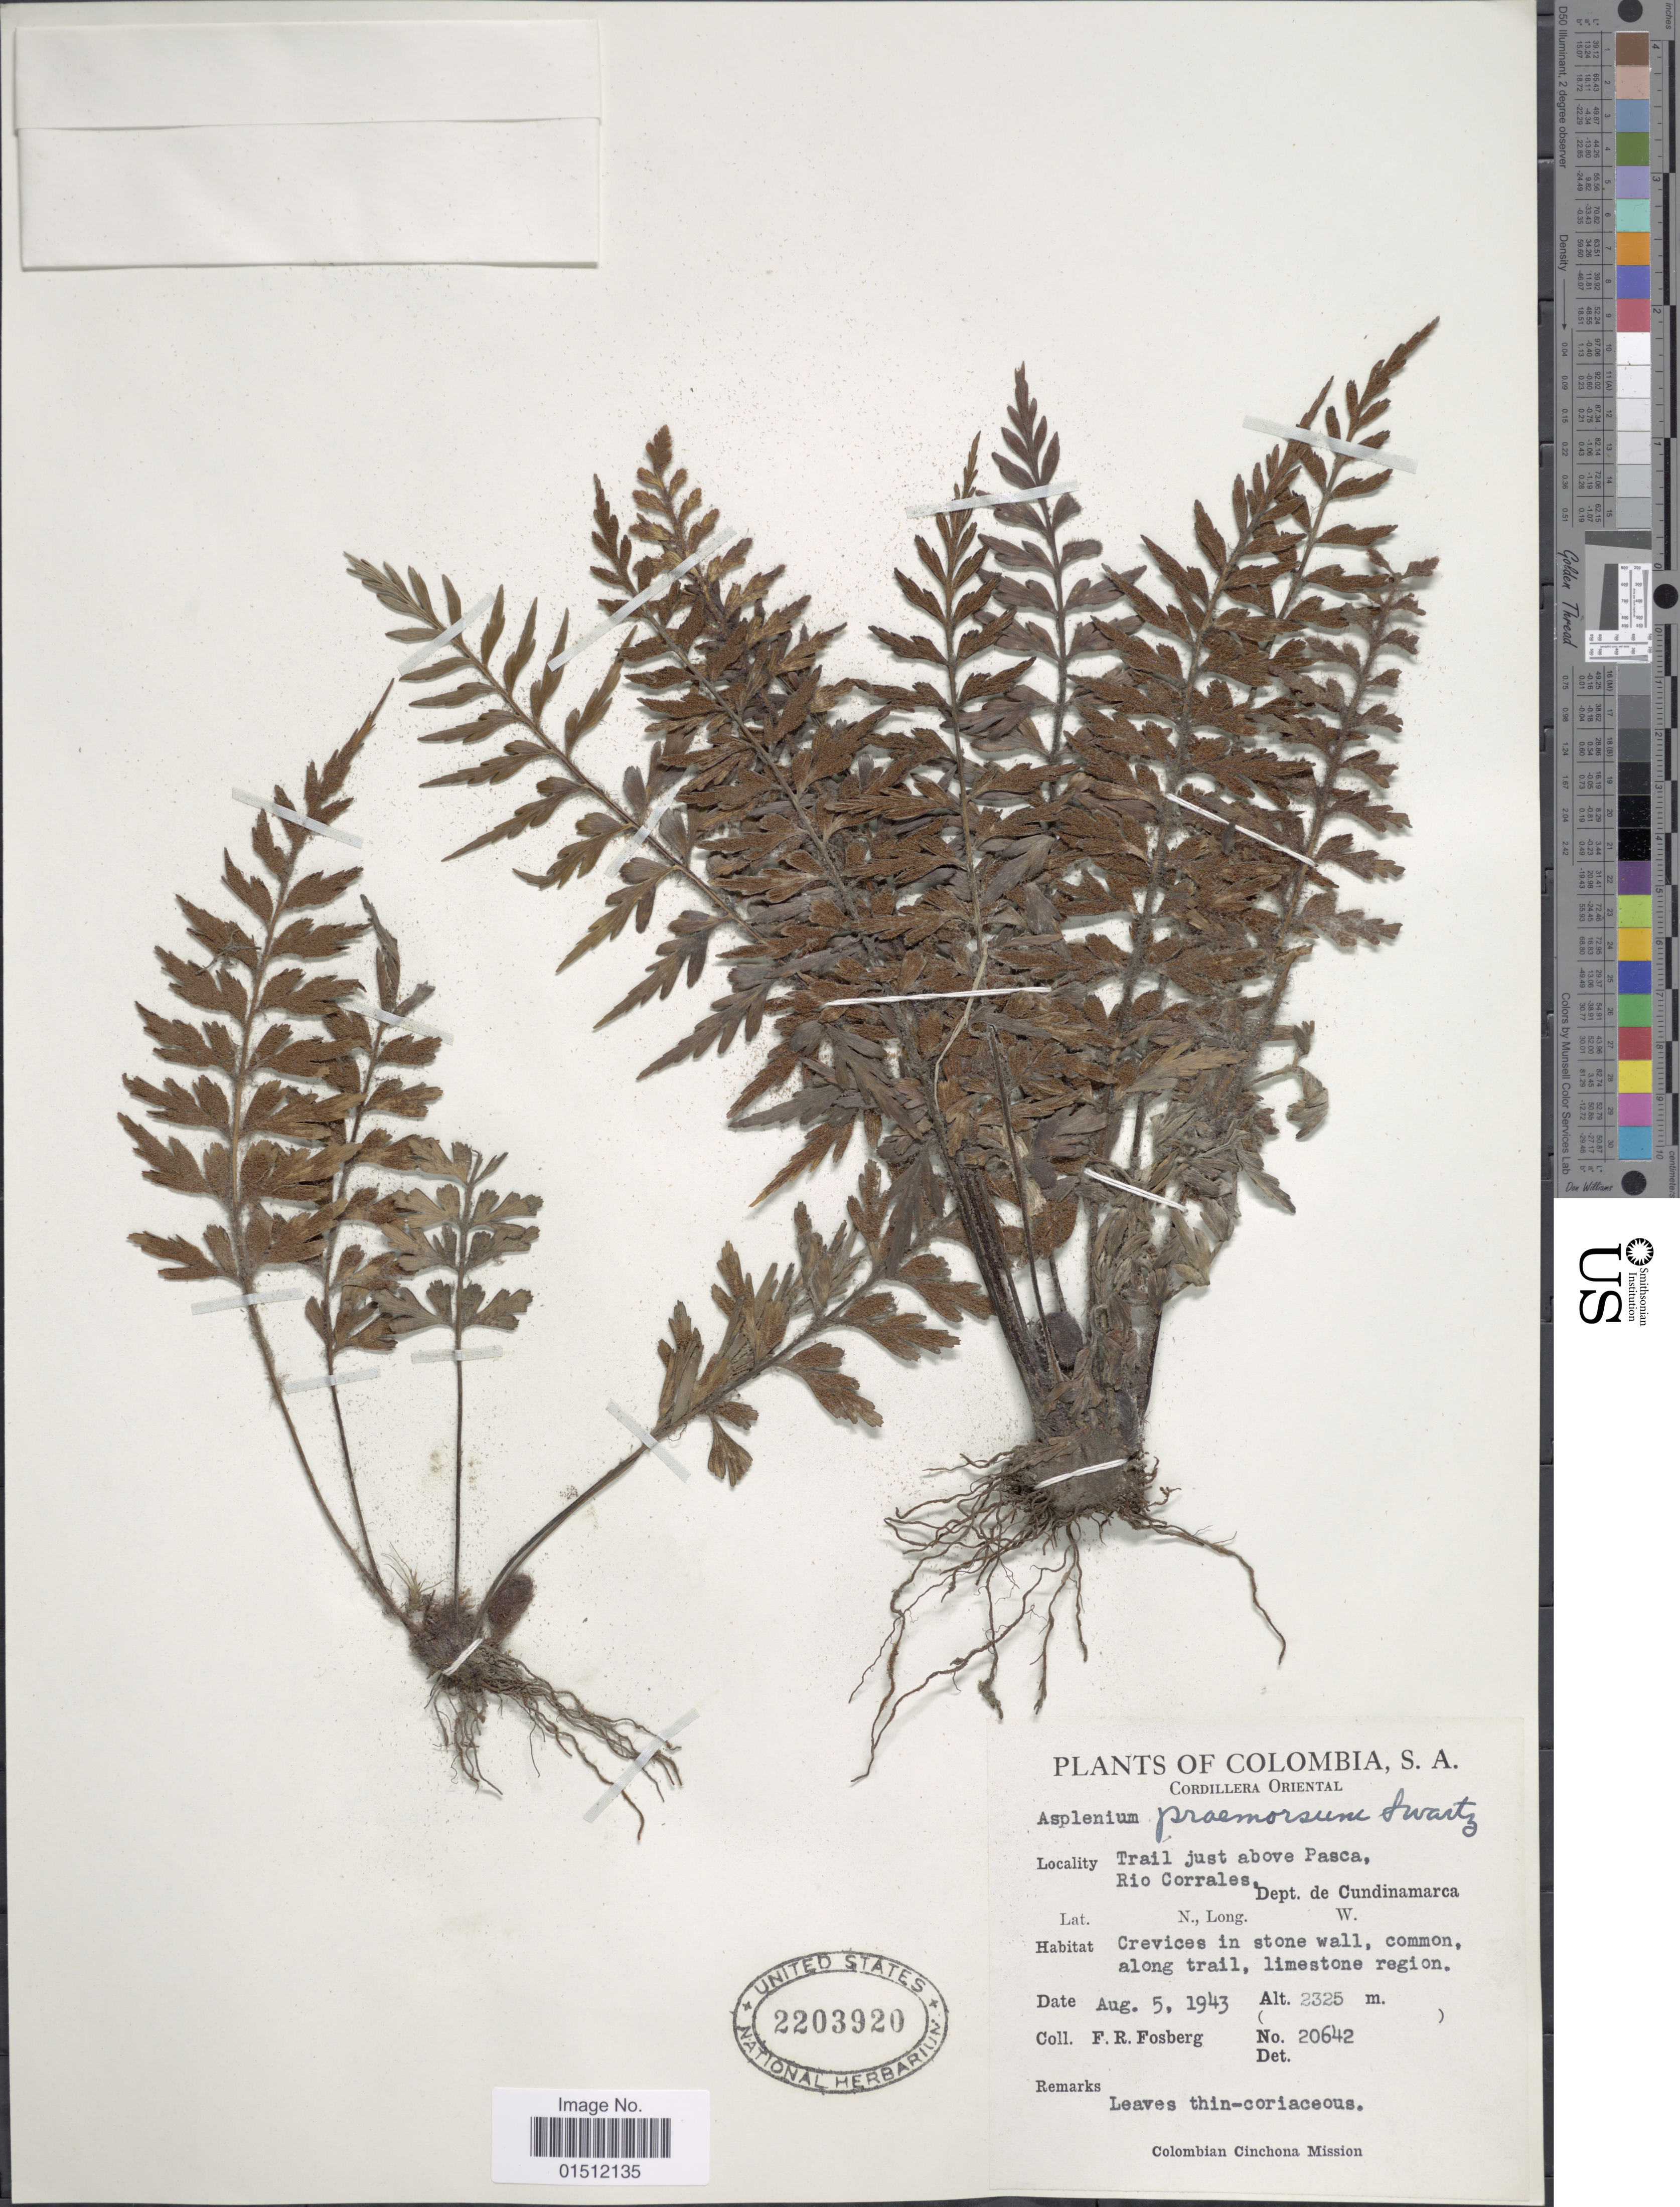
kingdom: Plantae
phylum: Tracheophyta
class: Polypodiopsida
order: Polypodiales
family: Aspleniaceae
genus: Asplenium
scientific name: Asplenium praemorsum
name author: Sw.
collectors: F. R. Fosberg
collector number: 20642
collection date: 1943-08-05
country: Colombia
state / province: Cundinamarca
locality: Cordillera Oriental, Trail just above Pasca, Rio Corrales, Dept. de Cundinamarca.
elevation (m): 2325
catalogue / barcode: US 2203920